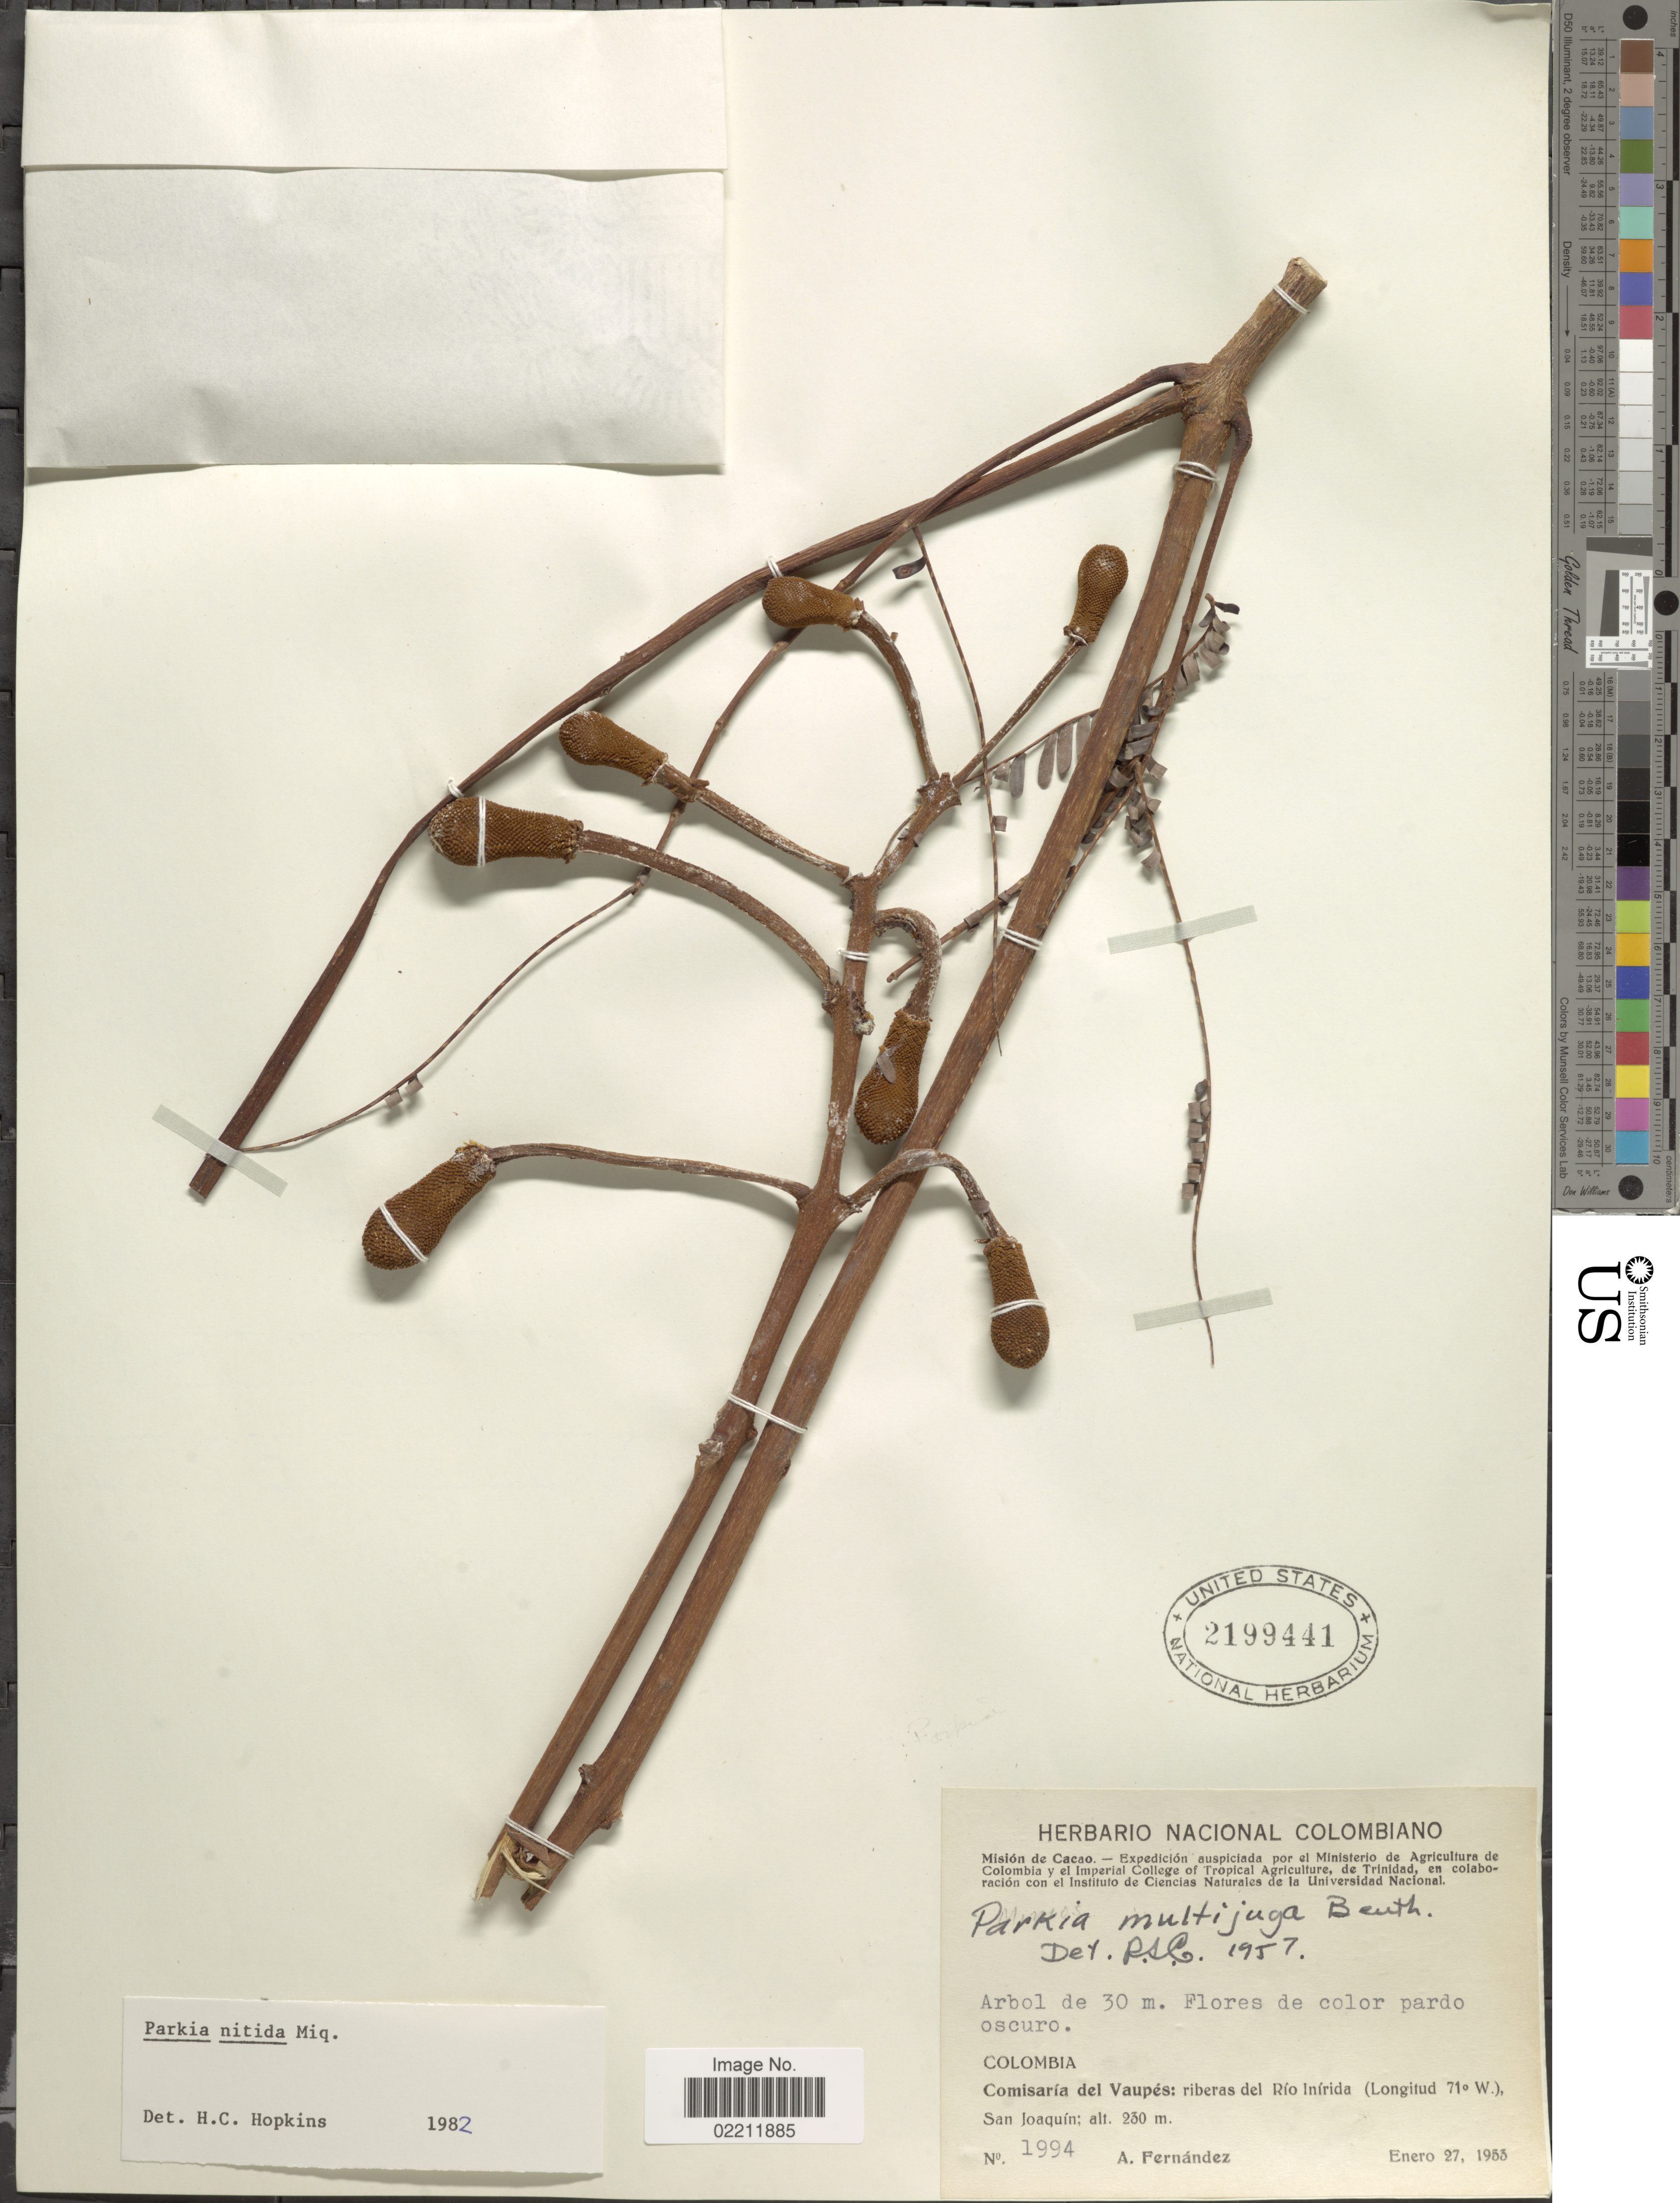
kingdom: Plantae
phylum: Tracheophyta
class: Magnoliopsida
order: Fabales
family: Fabaceae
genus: Parkia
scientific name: Parkia nitida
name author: Miq.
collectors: A. Fernández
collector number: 1994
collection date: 1953-01-27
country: Colombia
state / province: Vaupés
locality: Colombia, Comisaria del Vaupes; ribeiras del rio Inirida. San Joaquin.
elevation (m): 230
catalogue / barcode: US 2199441